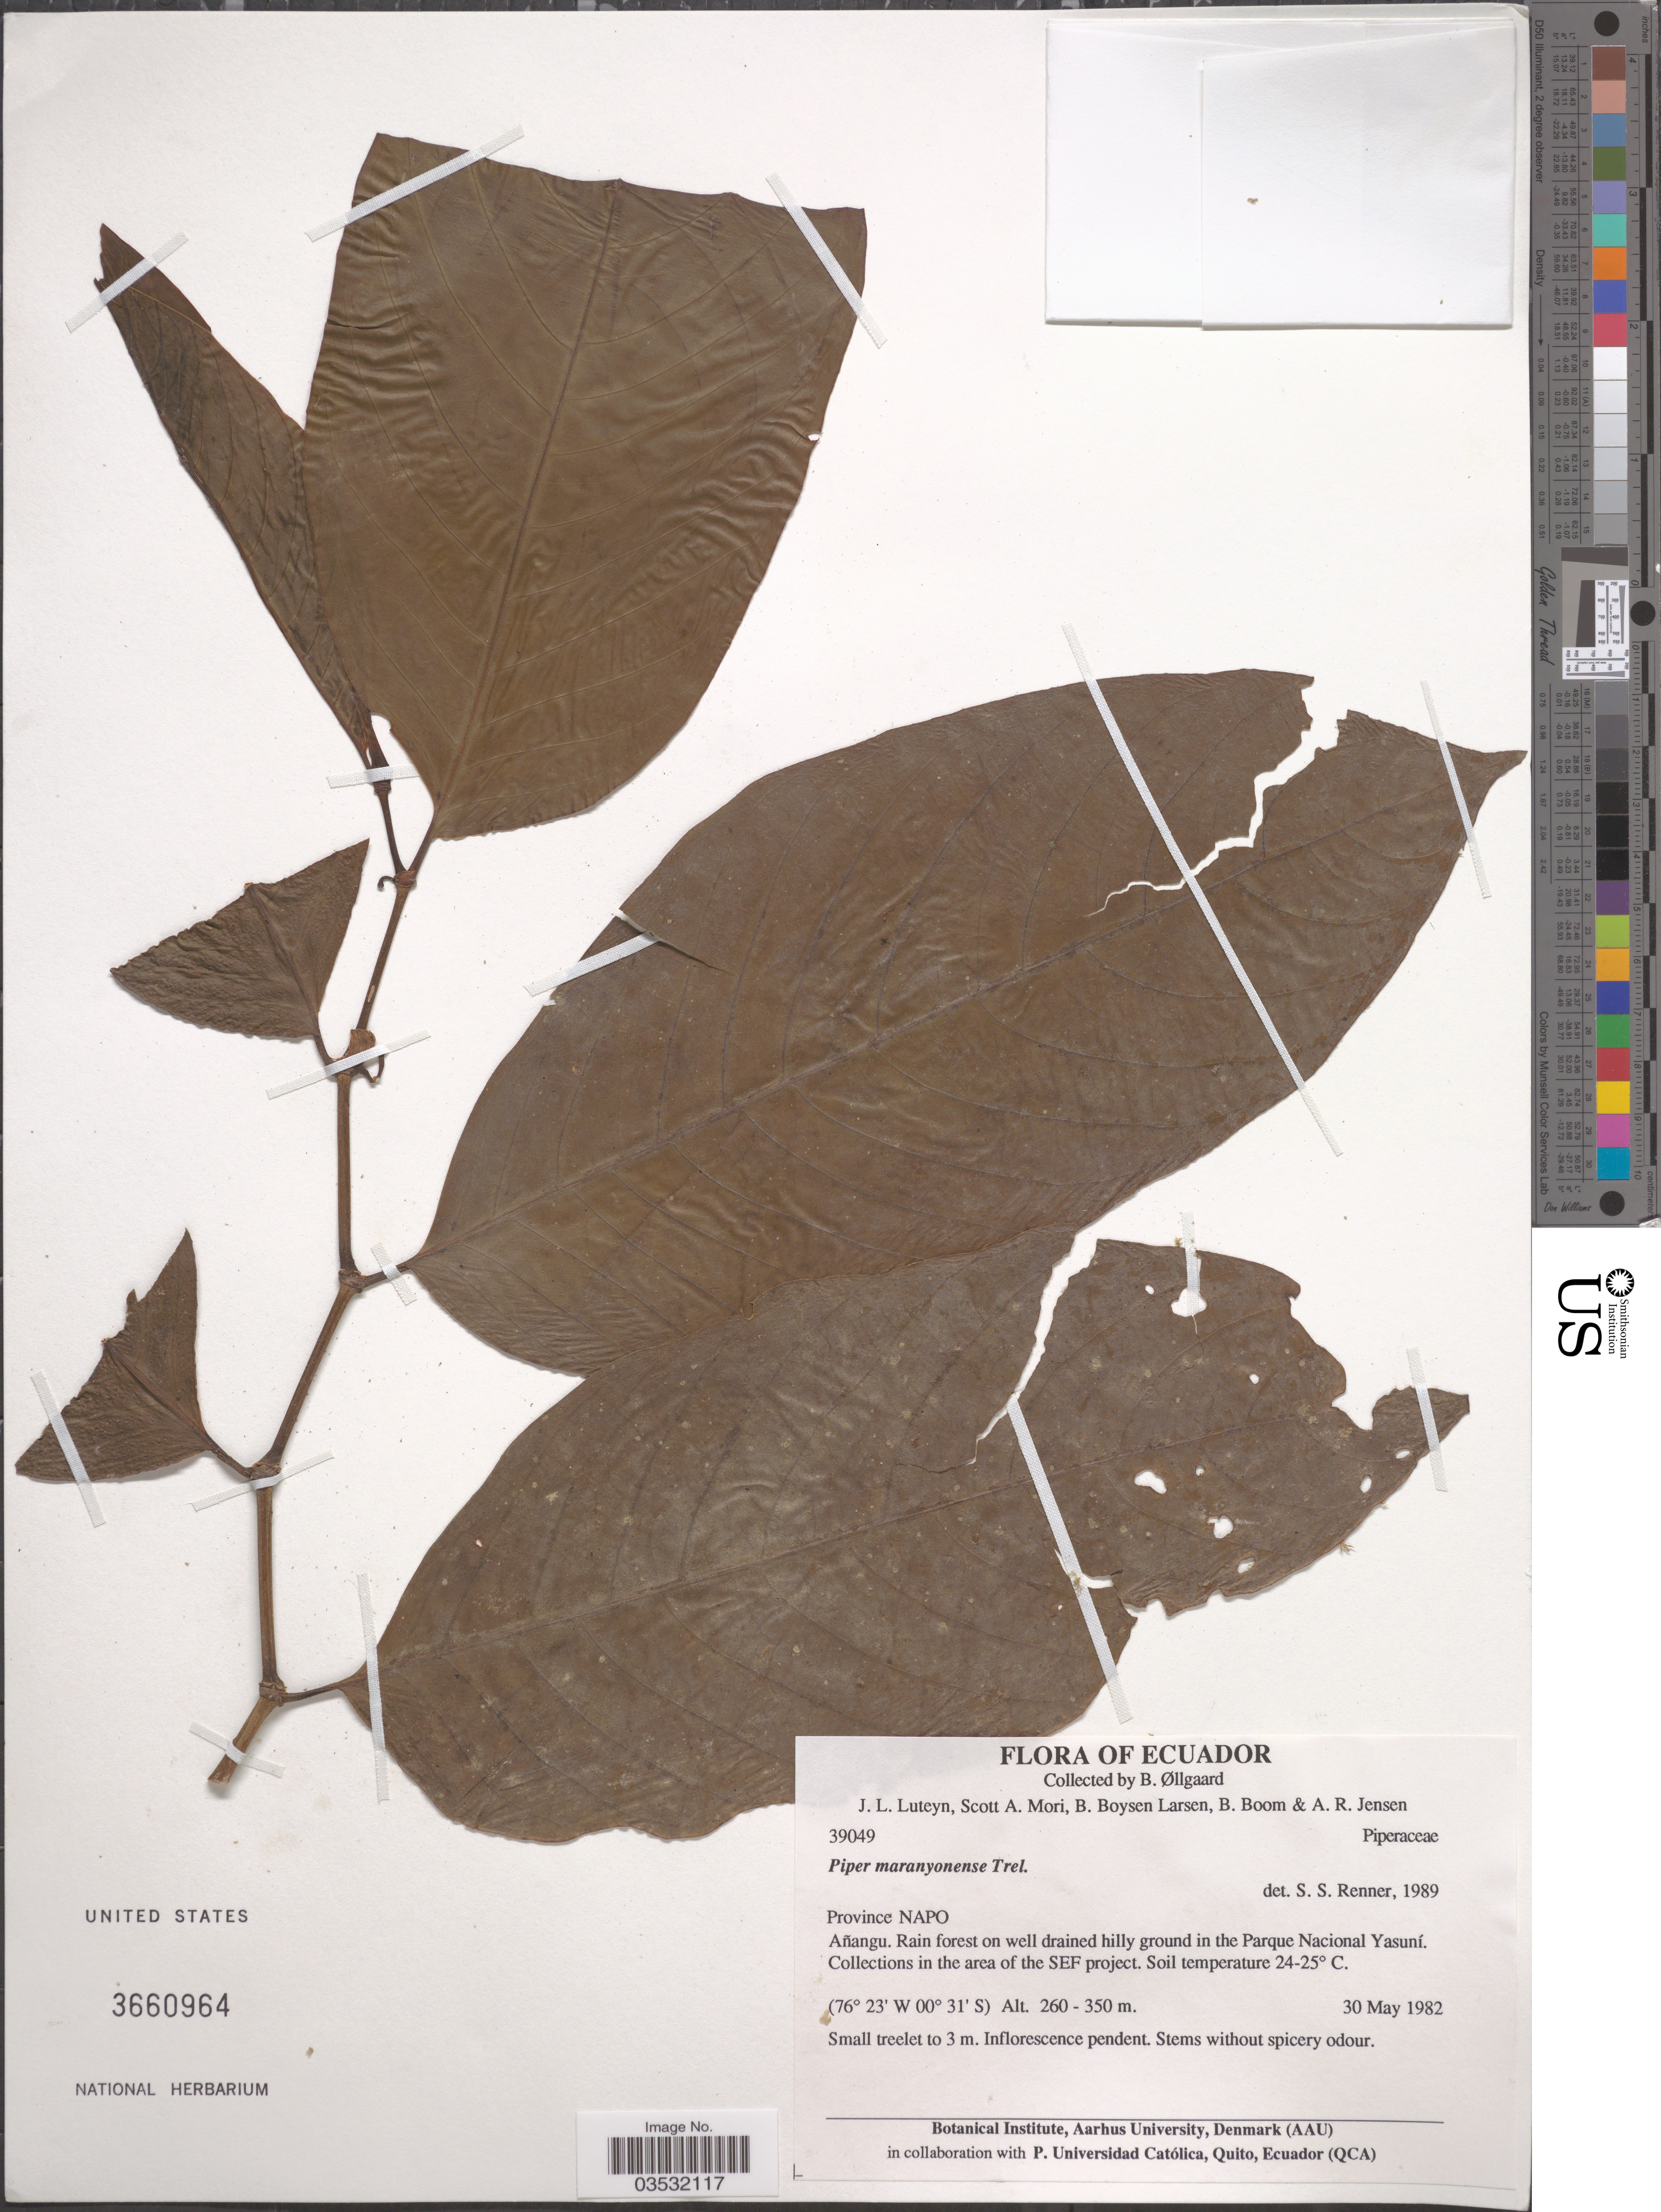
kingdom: Plantae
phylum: Tracheophyta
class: Magnoliopsida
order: Piperales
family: Piperaceae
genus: Piper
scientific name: Piper maranyonense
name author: Trel.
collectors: B. Øllgaard, J. Luteyn, S. Mori, B. Boysen Larsen & et al.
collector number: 39049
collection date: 1982-05-30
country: Ecuador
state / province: Napo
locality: Añangu. In the Parque Nacional Yasuní. In the area of the SEF project.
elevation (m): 260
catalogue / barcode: US 3660964